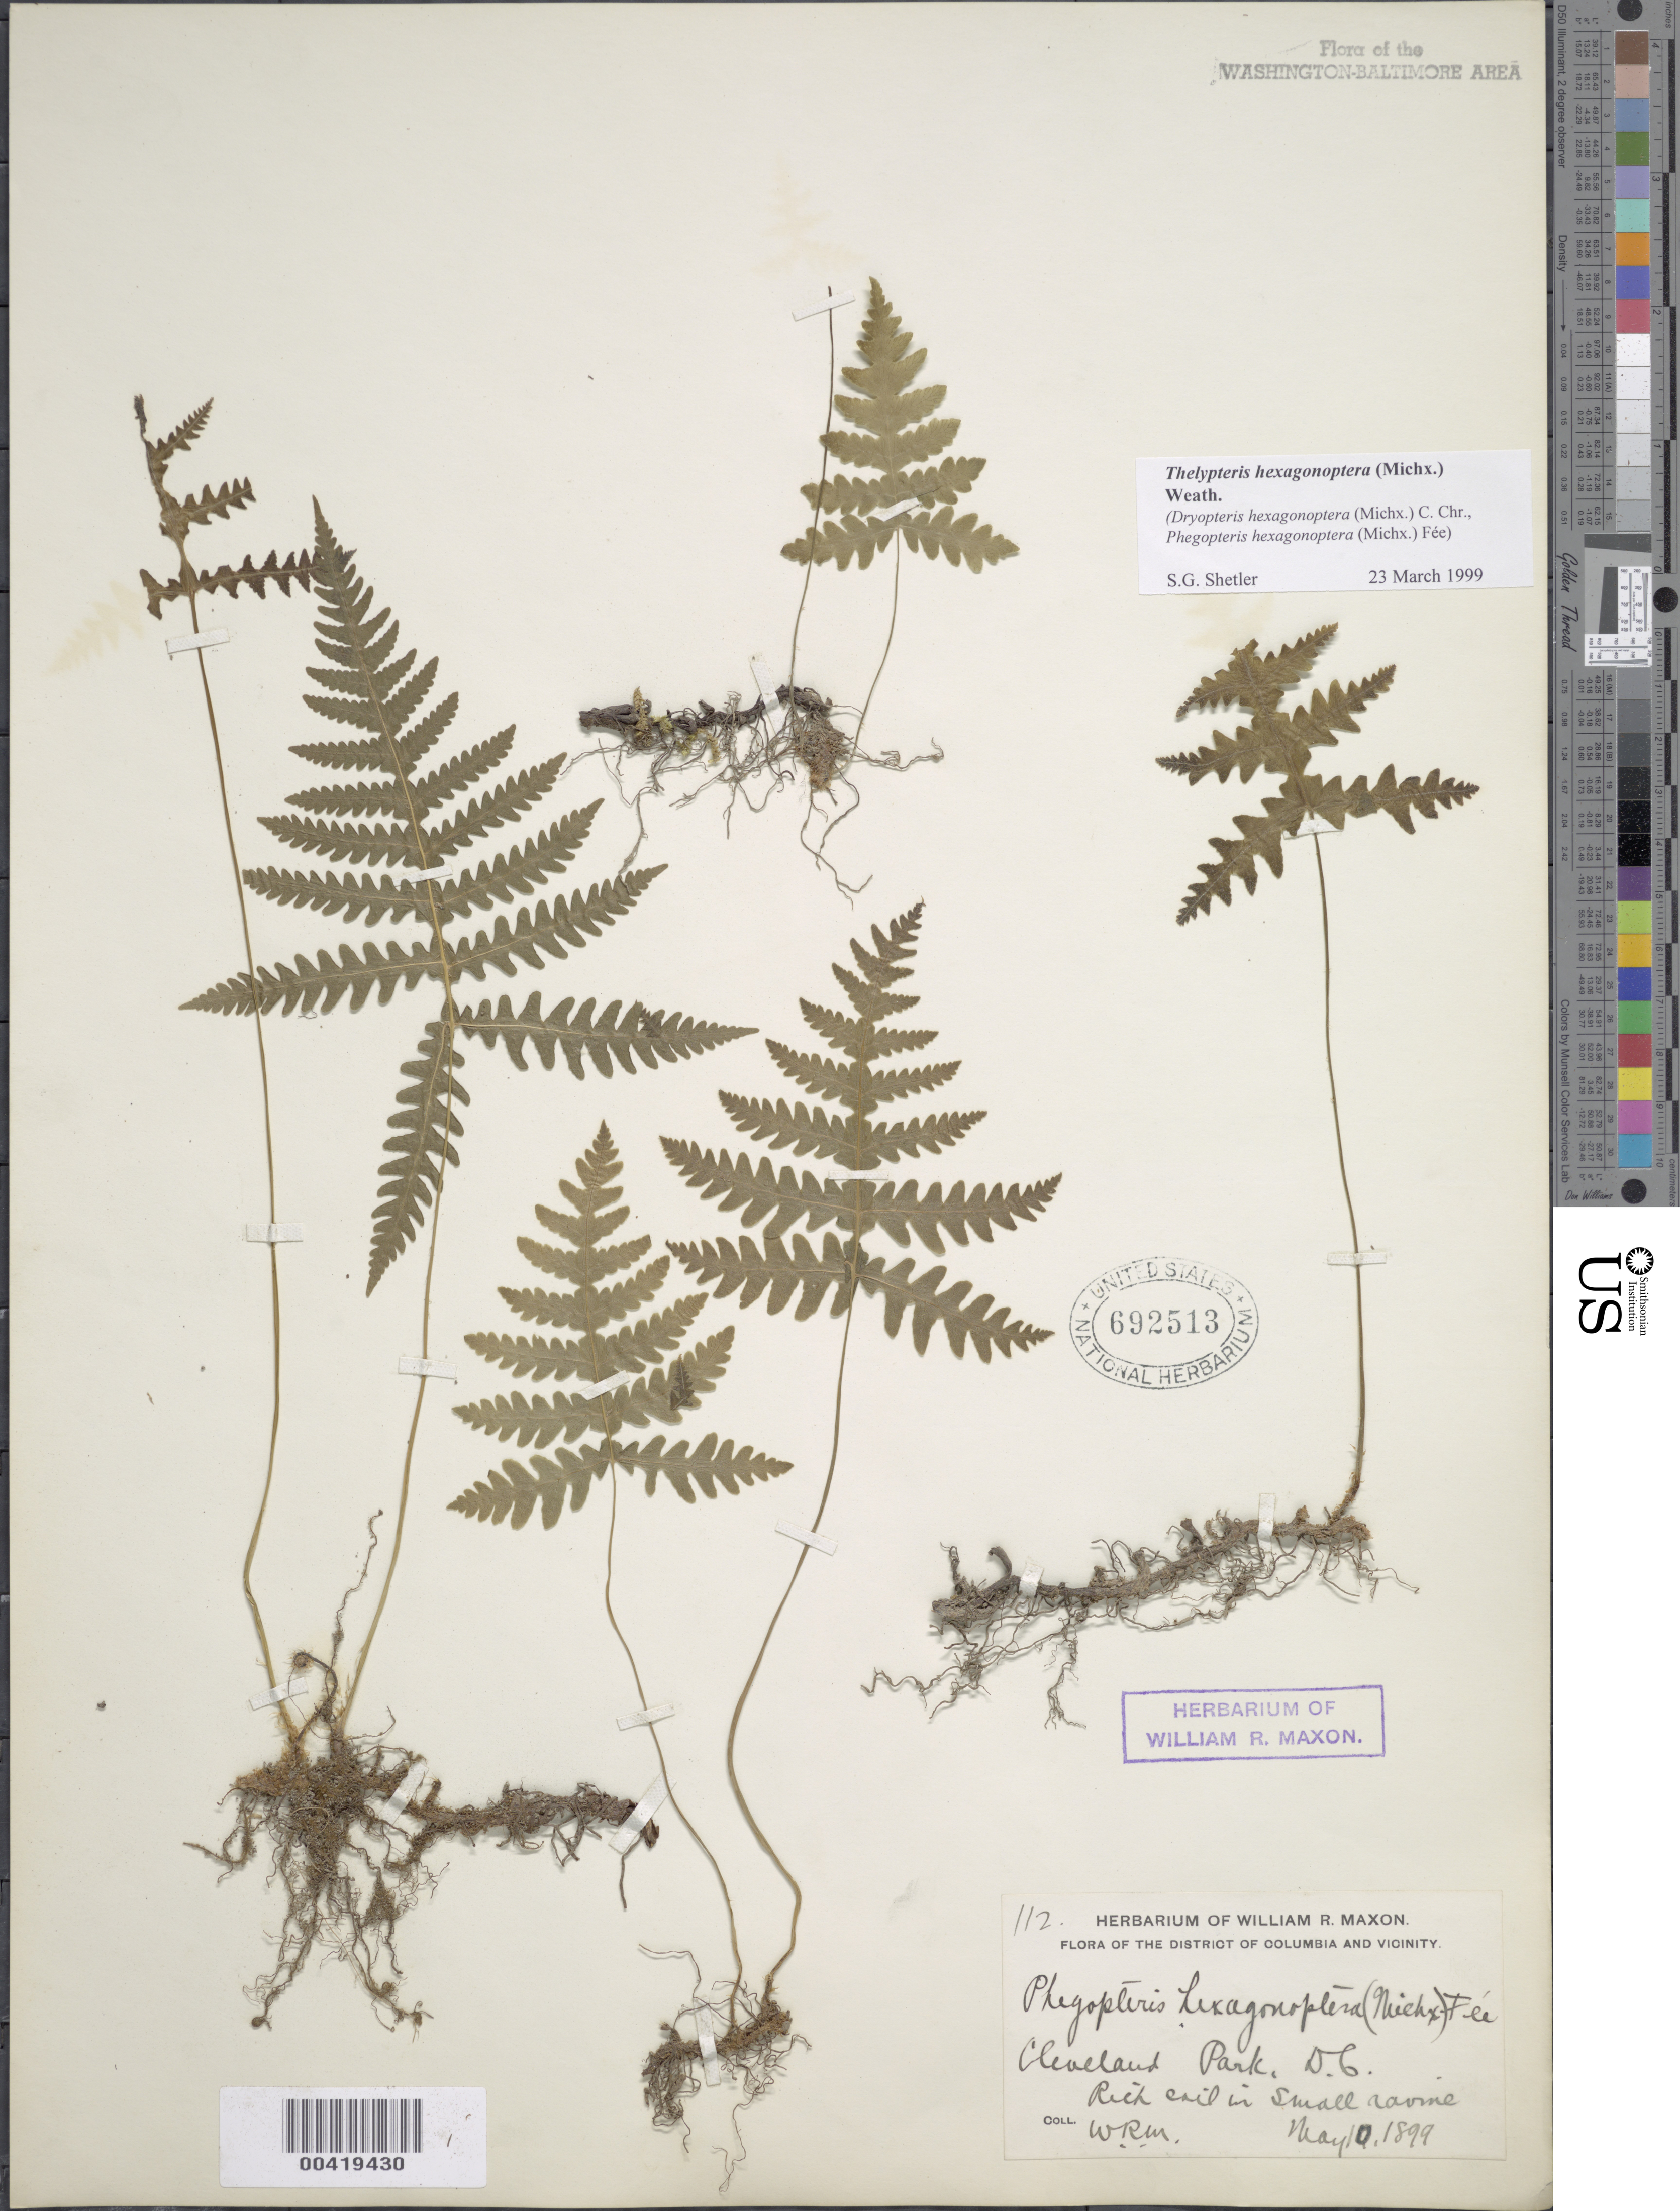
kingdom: Plantae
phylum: Tracheophyta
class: Polypodiopsida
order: Polypodiales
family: Thelypteridaceae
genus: Phegopteris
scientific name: Phegopteris hexagonoptera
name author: (Michx.) Fée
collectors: W. R. Maxon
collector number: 112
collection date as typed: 10 May 1899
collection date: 1899-05-10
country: United States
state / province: District of Columbia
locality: Cleveland Park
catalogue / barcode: US 692513